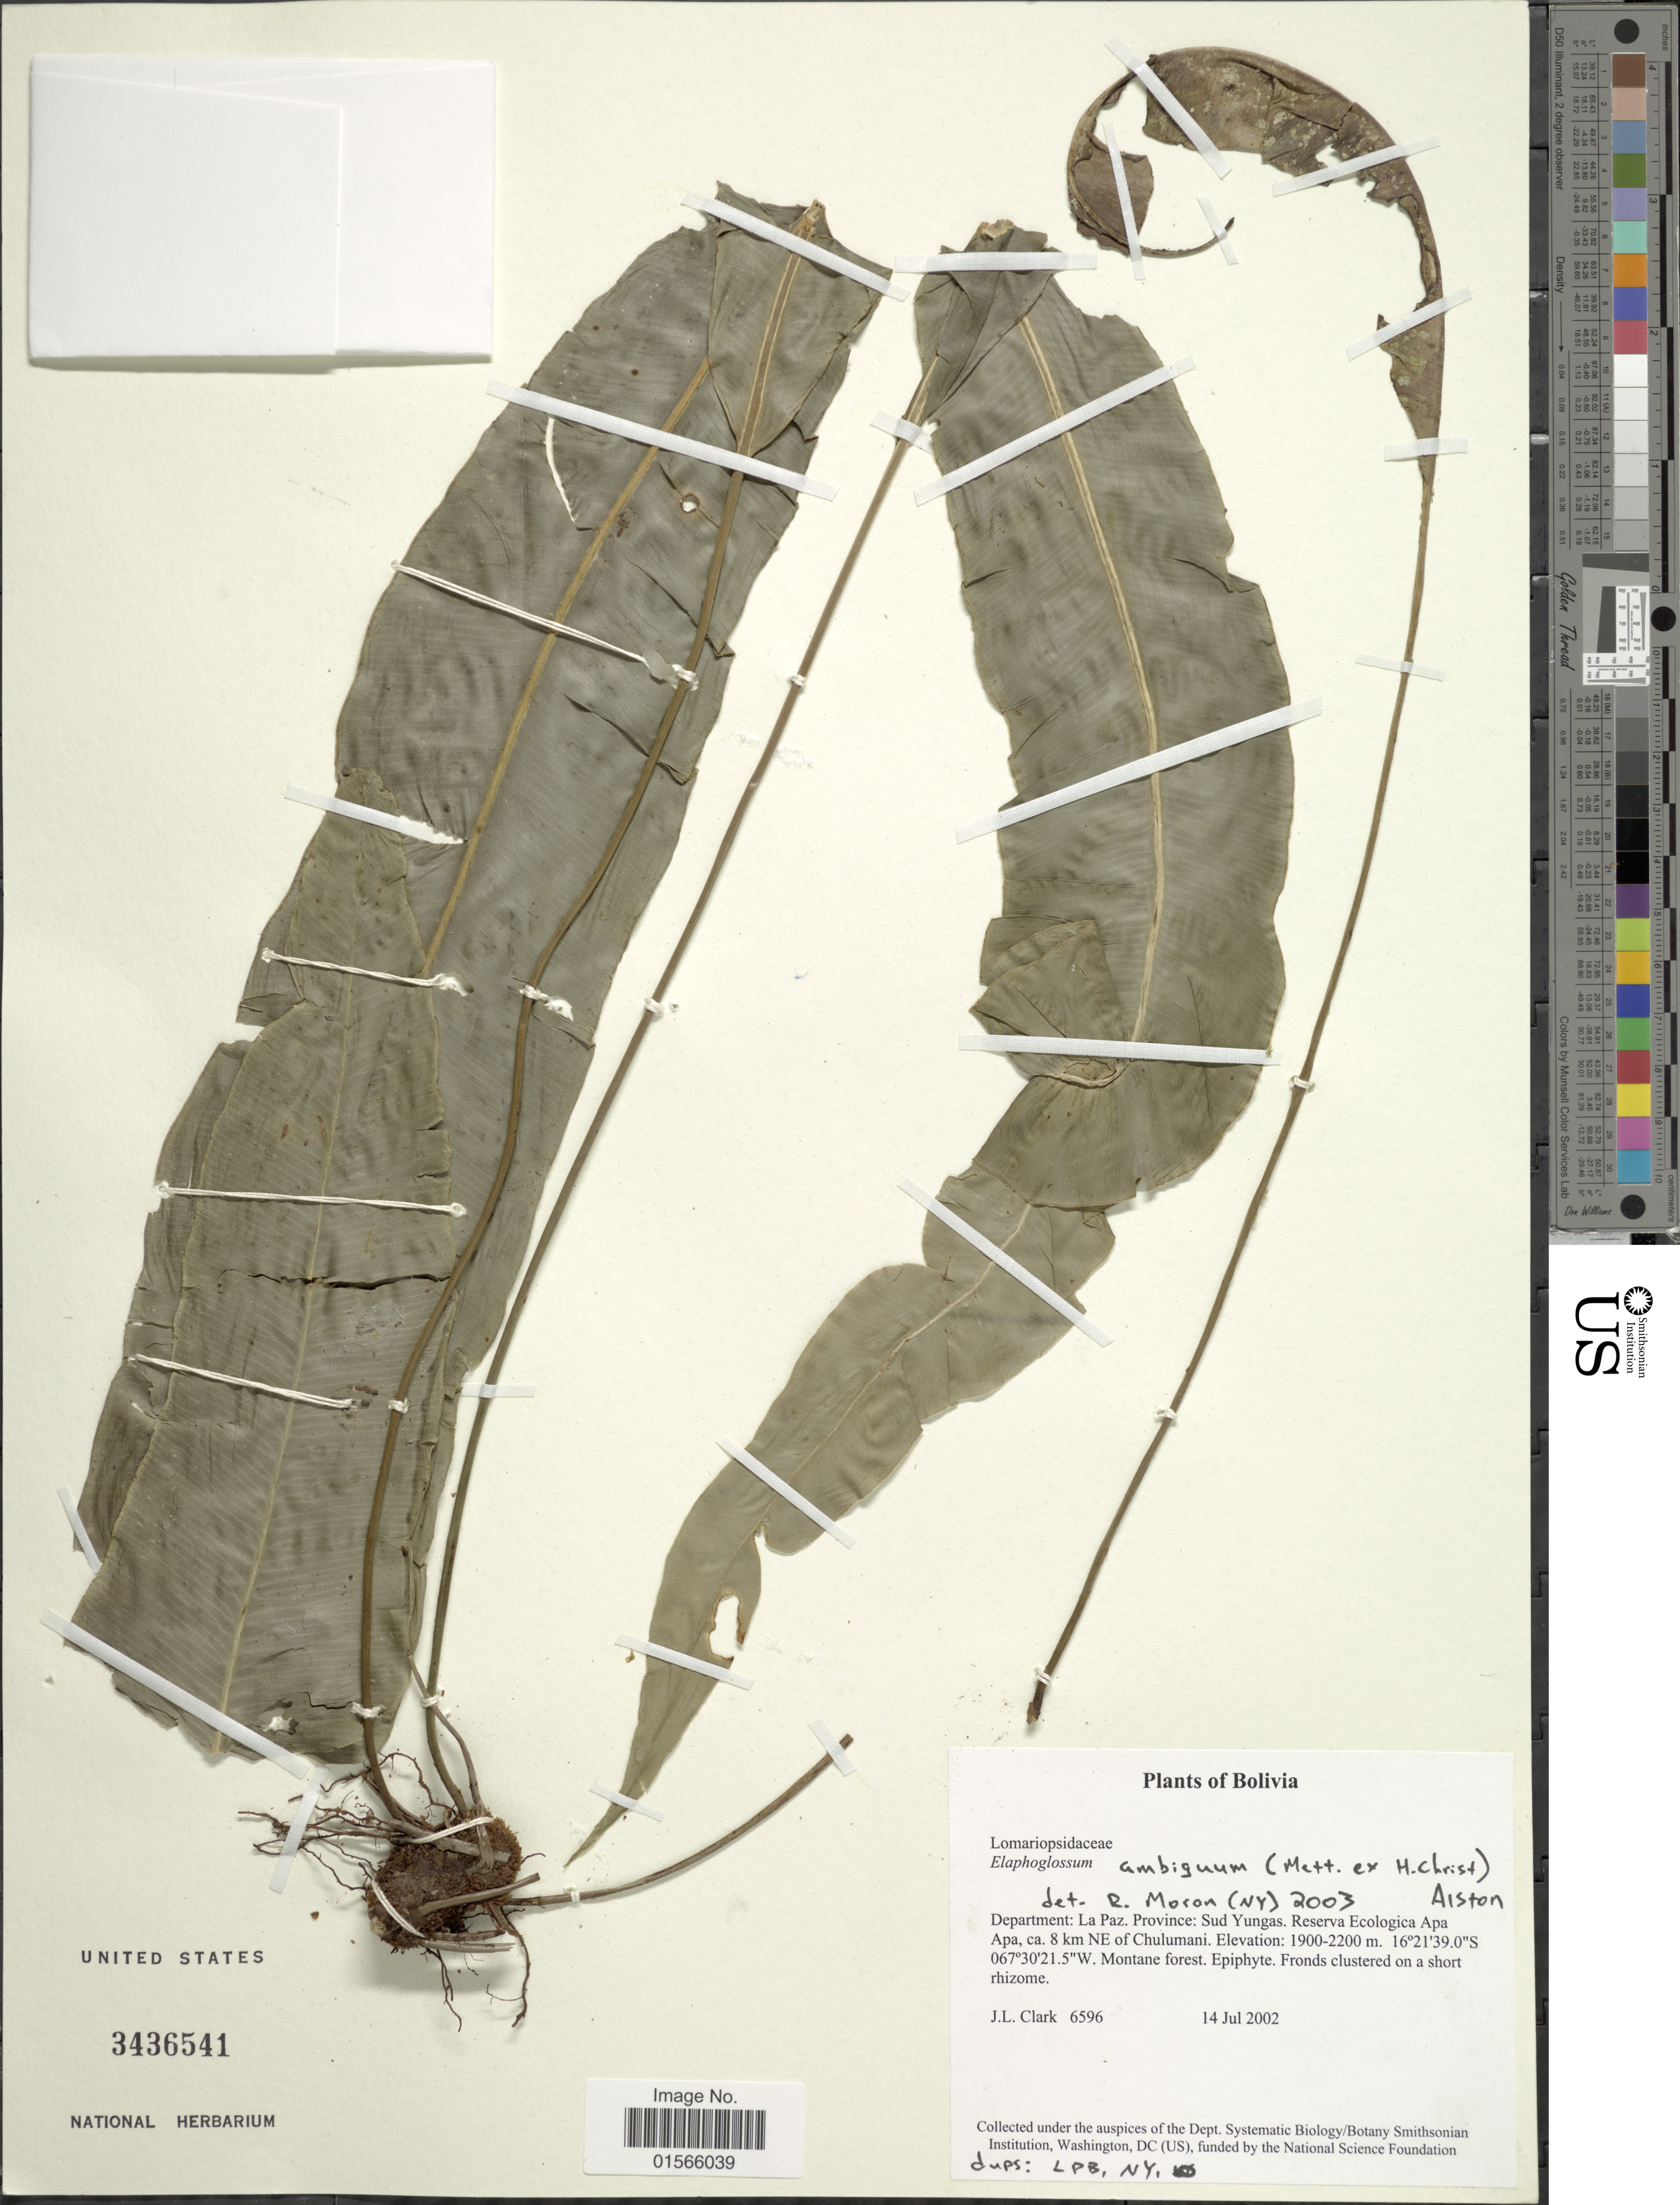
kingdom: Plantae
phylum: Tracheophyta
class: Polypodiopsida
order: Polypodiales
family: Dryopteridaceae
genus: Elaphoglossum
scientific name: Elaphoglossum miersii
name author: (Baker) C. Chr.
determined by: Matos, F. B.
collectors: J. L. Clark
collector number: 6596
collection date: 2002-07-14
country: Bolivia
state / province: La Paz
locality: Department: La Paz. province: Sud Yungas. reserva Ecologica Apa Apa, ca. 8 km NE of Chulumani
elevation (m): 1900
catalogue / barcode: US 3436541